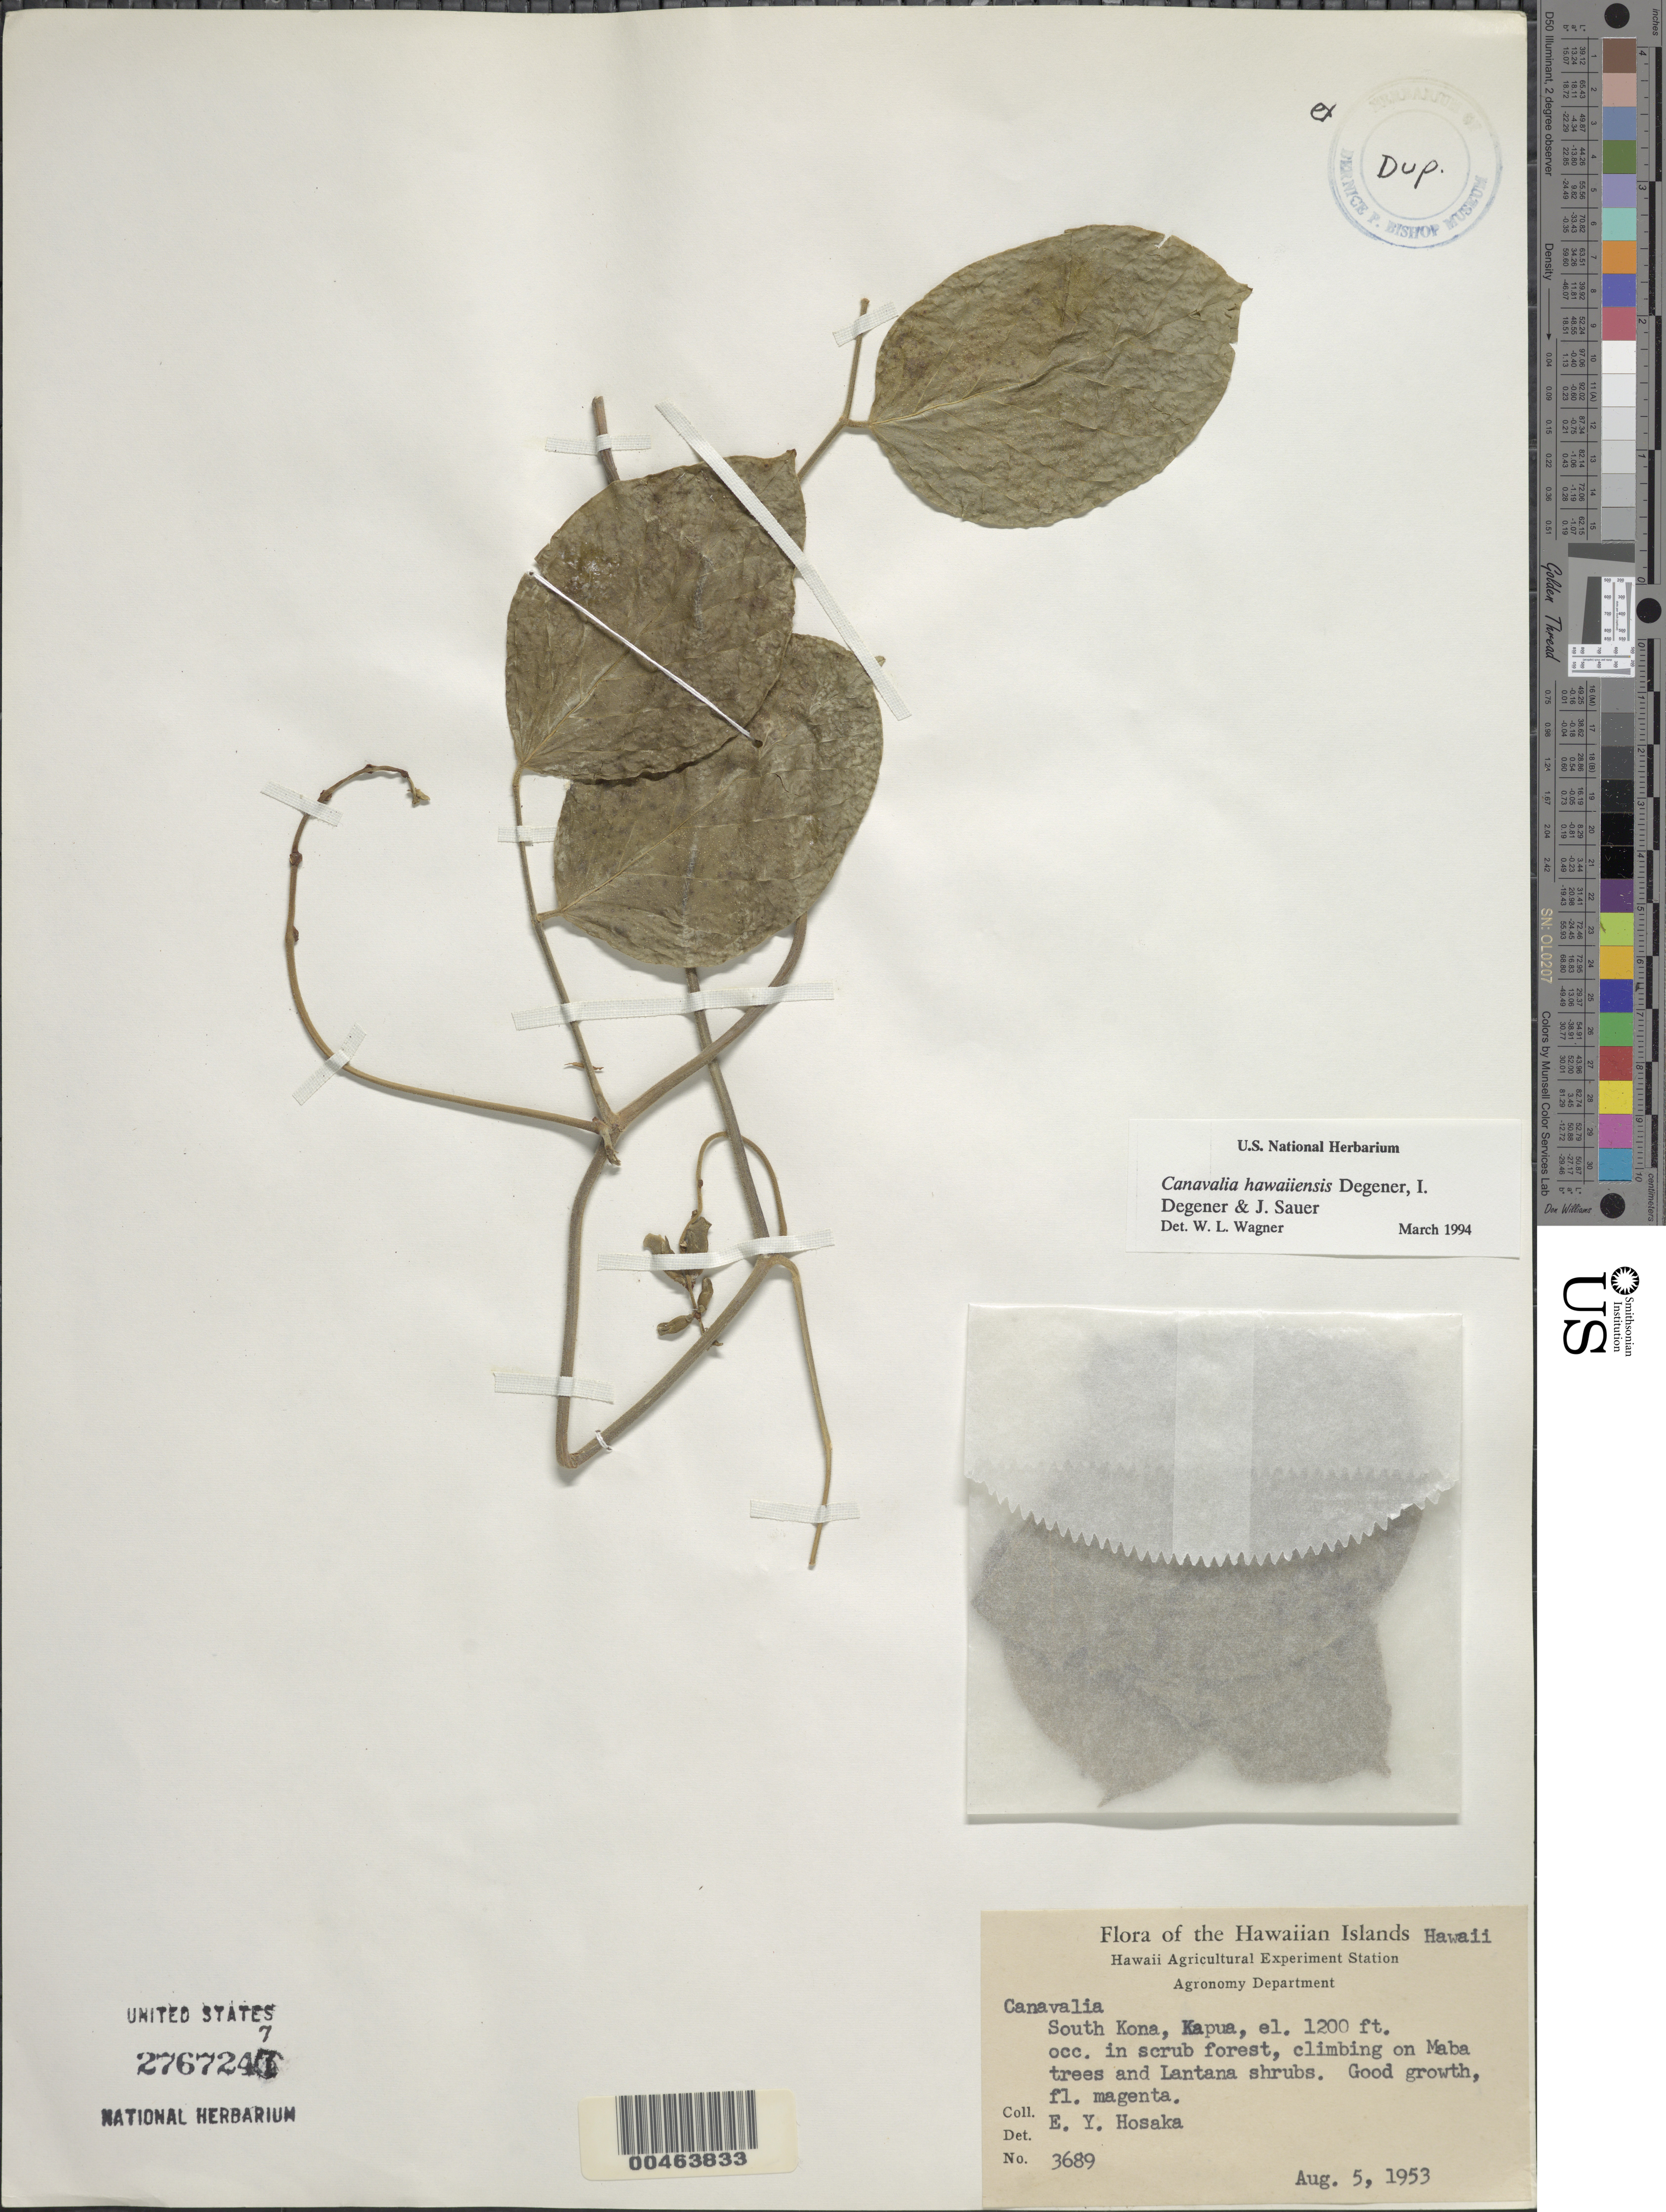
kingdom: Plantae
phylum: Tracheophyta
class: Magnoliopsida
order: Fabales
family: Fabaceae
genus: Canavalia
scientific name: Canavalia hawaiiensis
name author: O. Deg. & J.D. Sauer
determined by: Wagner, W. L., (BOT), Smithsonian Institution - National Museum of Natural History (UNITED STATES)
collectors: E. Y. Hosaka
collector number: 3689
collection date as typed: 5 Aug 1953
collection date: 1953-08-05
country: United States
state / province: Hawaii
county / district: Hawaii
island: Hawaii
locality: South Kona, Kapua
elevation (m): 366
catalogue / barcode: US 2767247